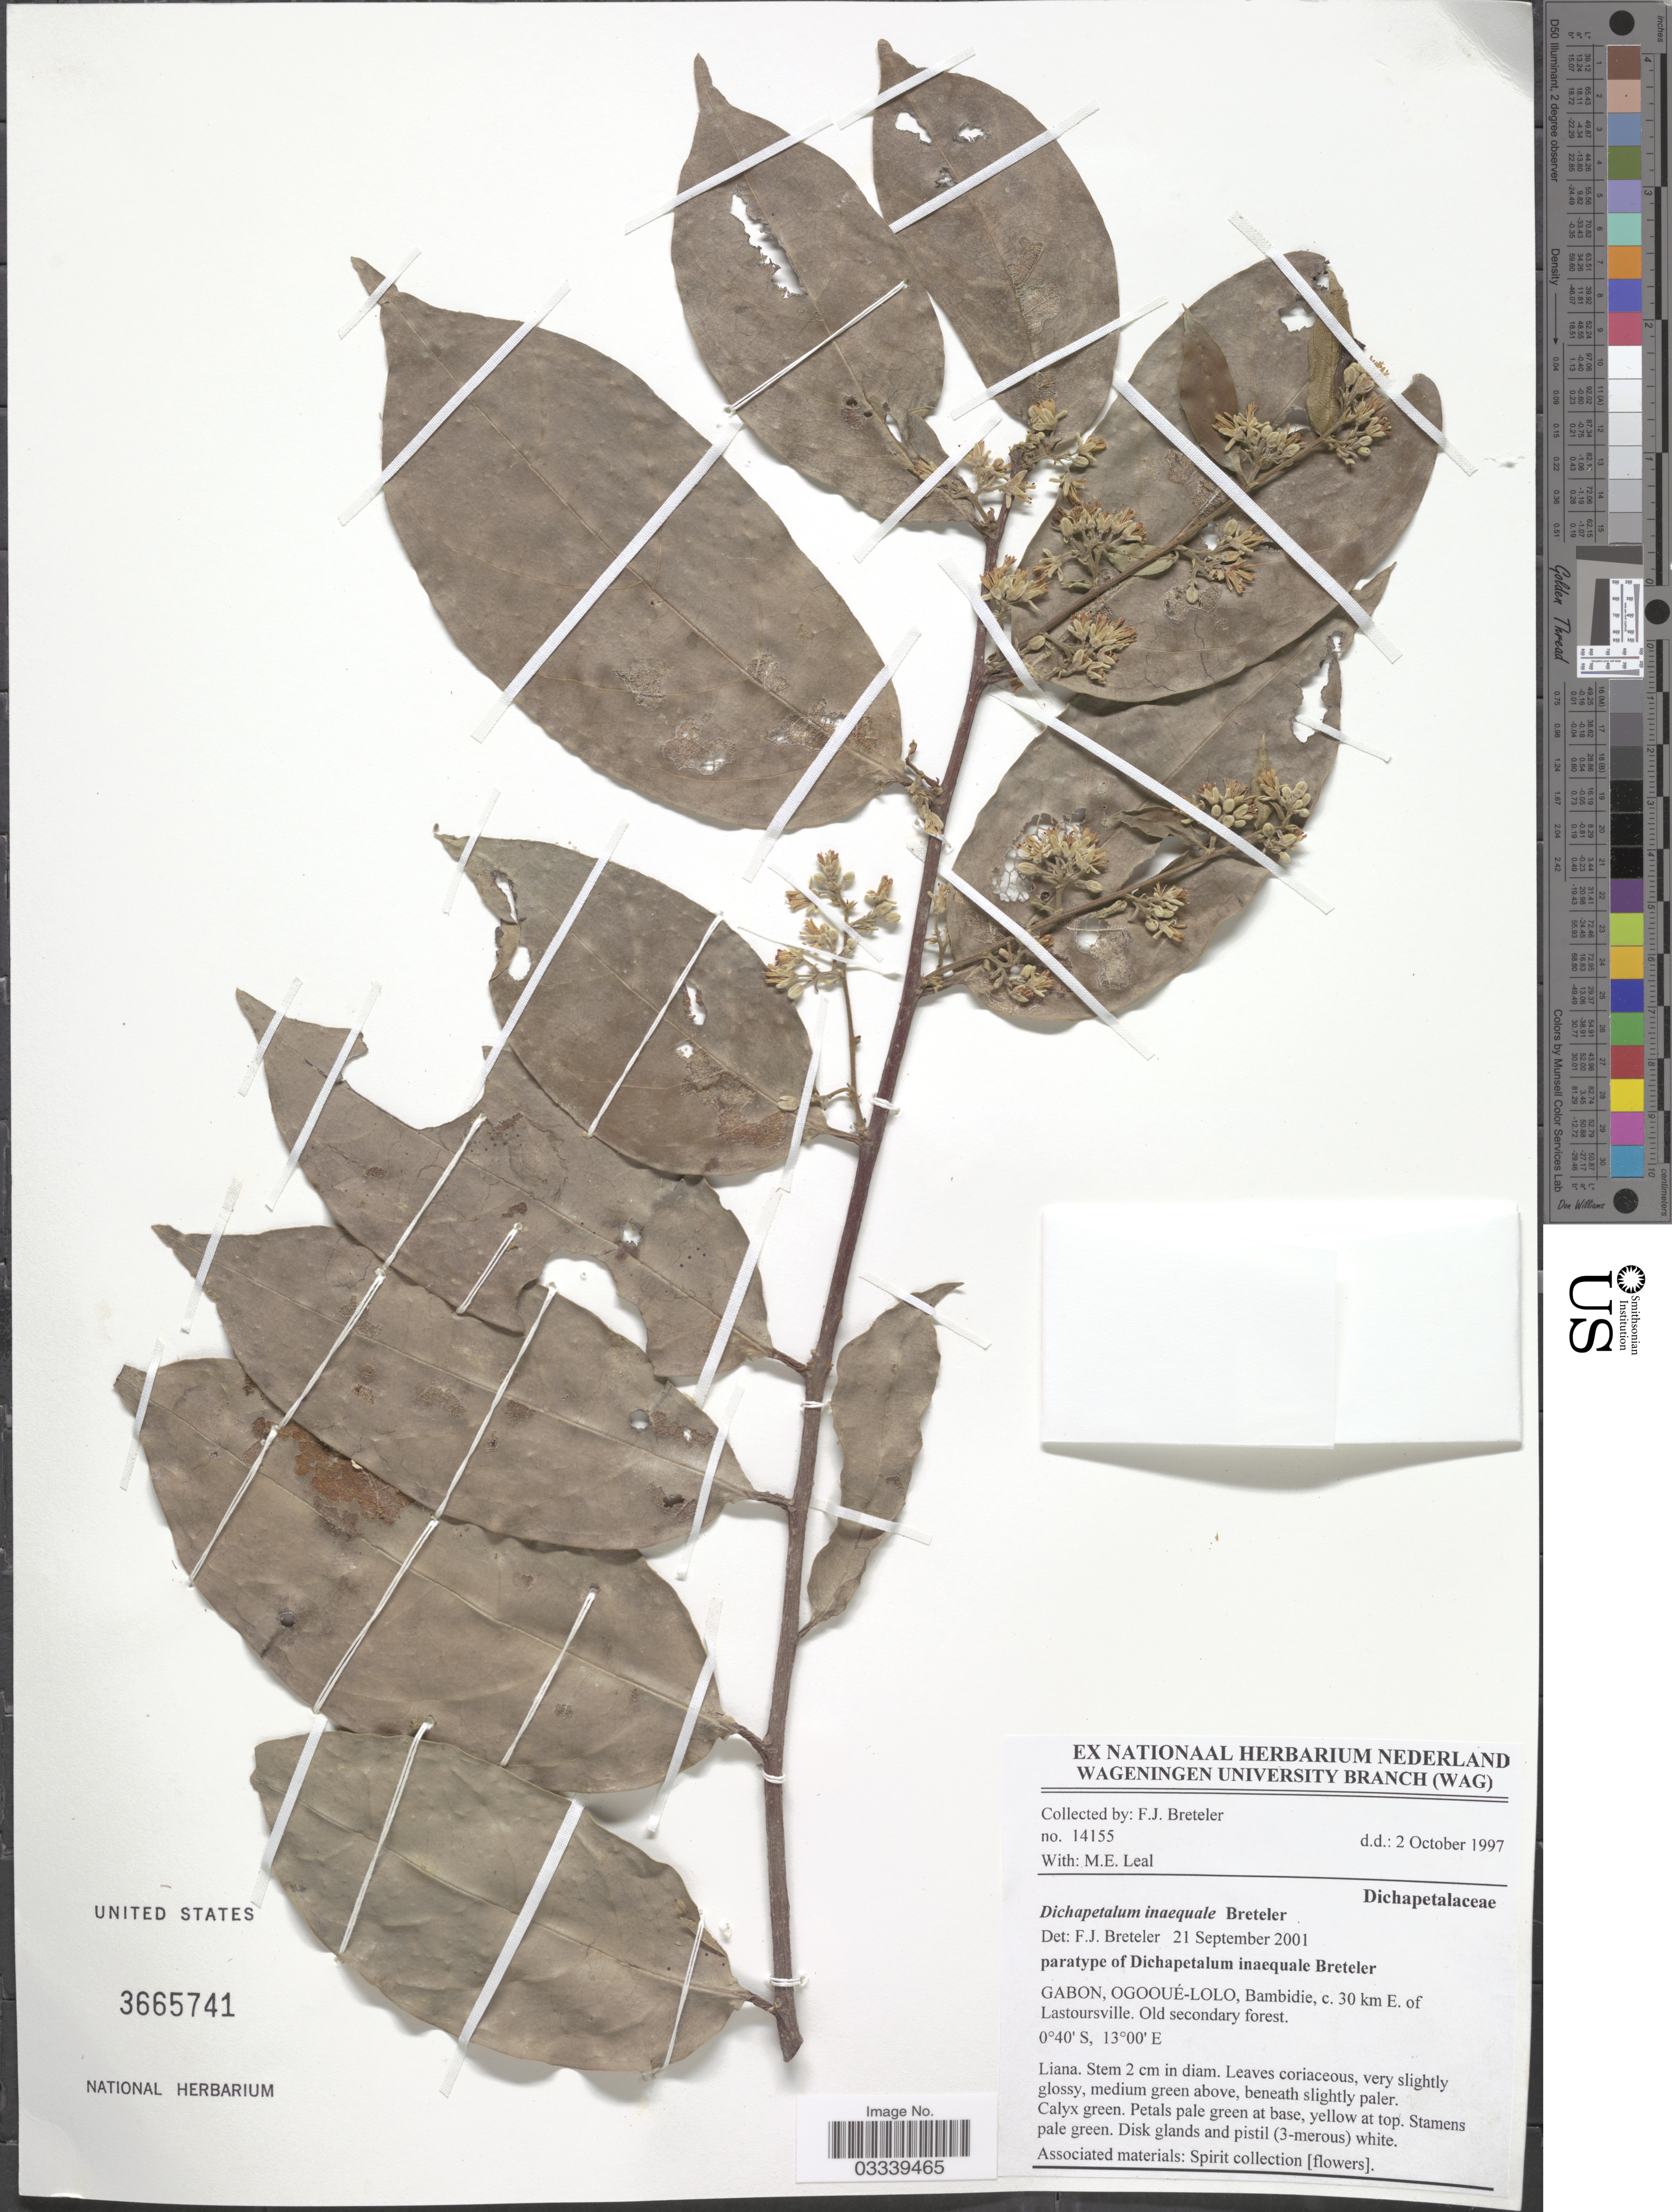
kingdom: Plantae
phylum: Tracheophyta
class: Magnoliopsida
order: Malpighiales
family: Dichapetalaceae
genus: Dichapetalum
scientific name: Dichapetalum inaequale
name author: Breteler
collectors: F. J. Breteler & M. E. Leal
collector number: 14155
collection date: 1997-10-02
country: Gabon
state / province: Ogooue-Lolo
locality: Bambidie, c. 30 km E. of Lastoursville.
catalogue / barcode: US 3665741